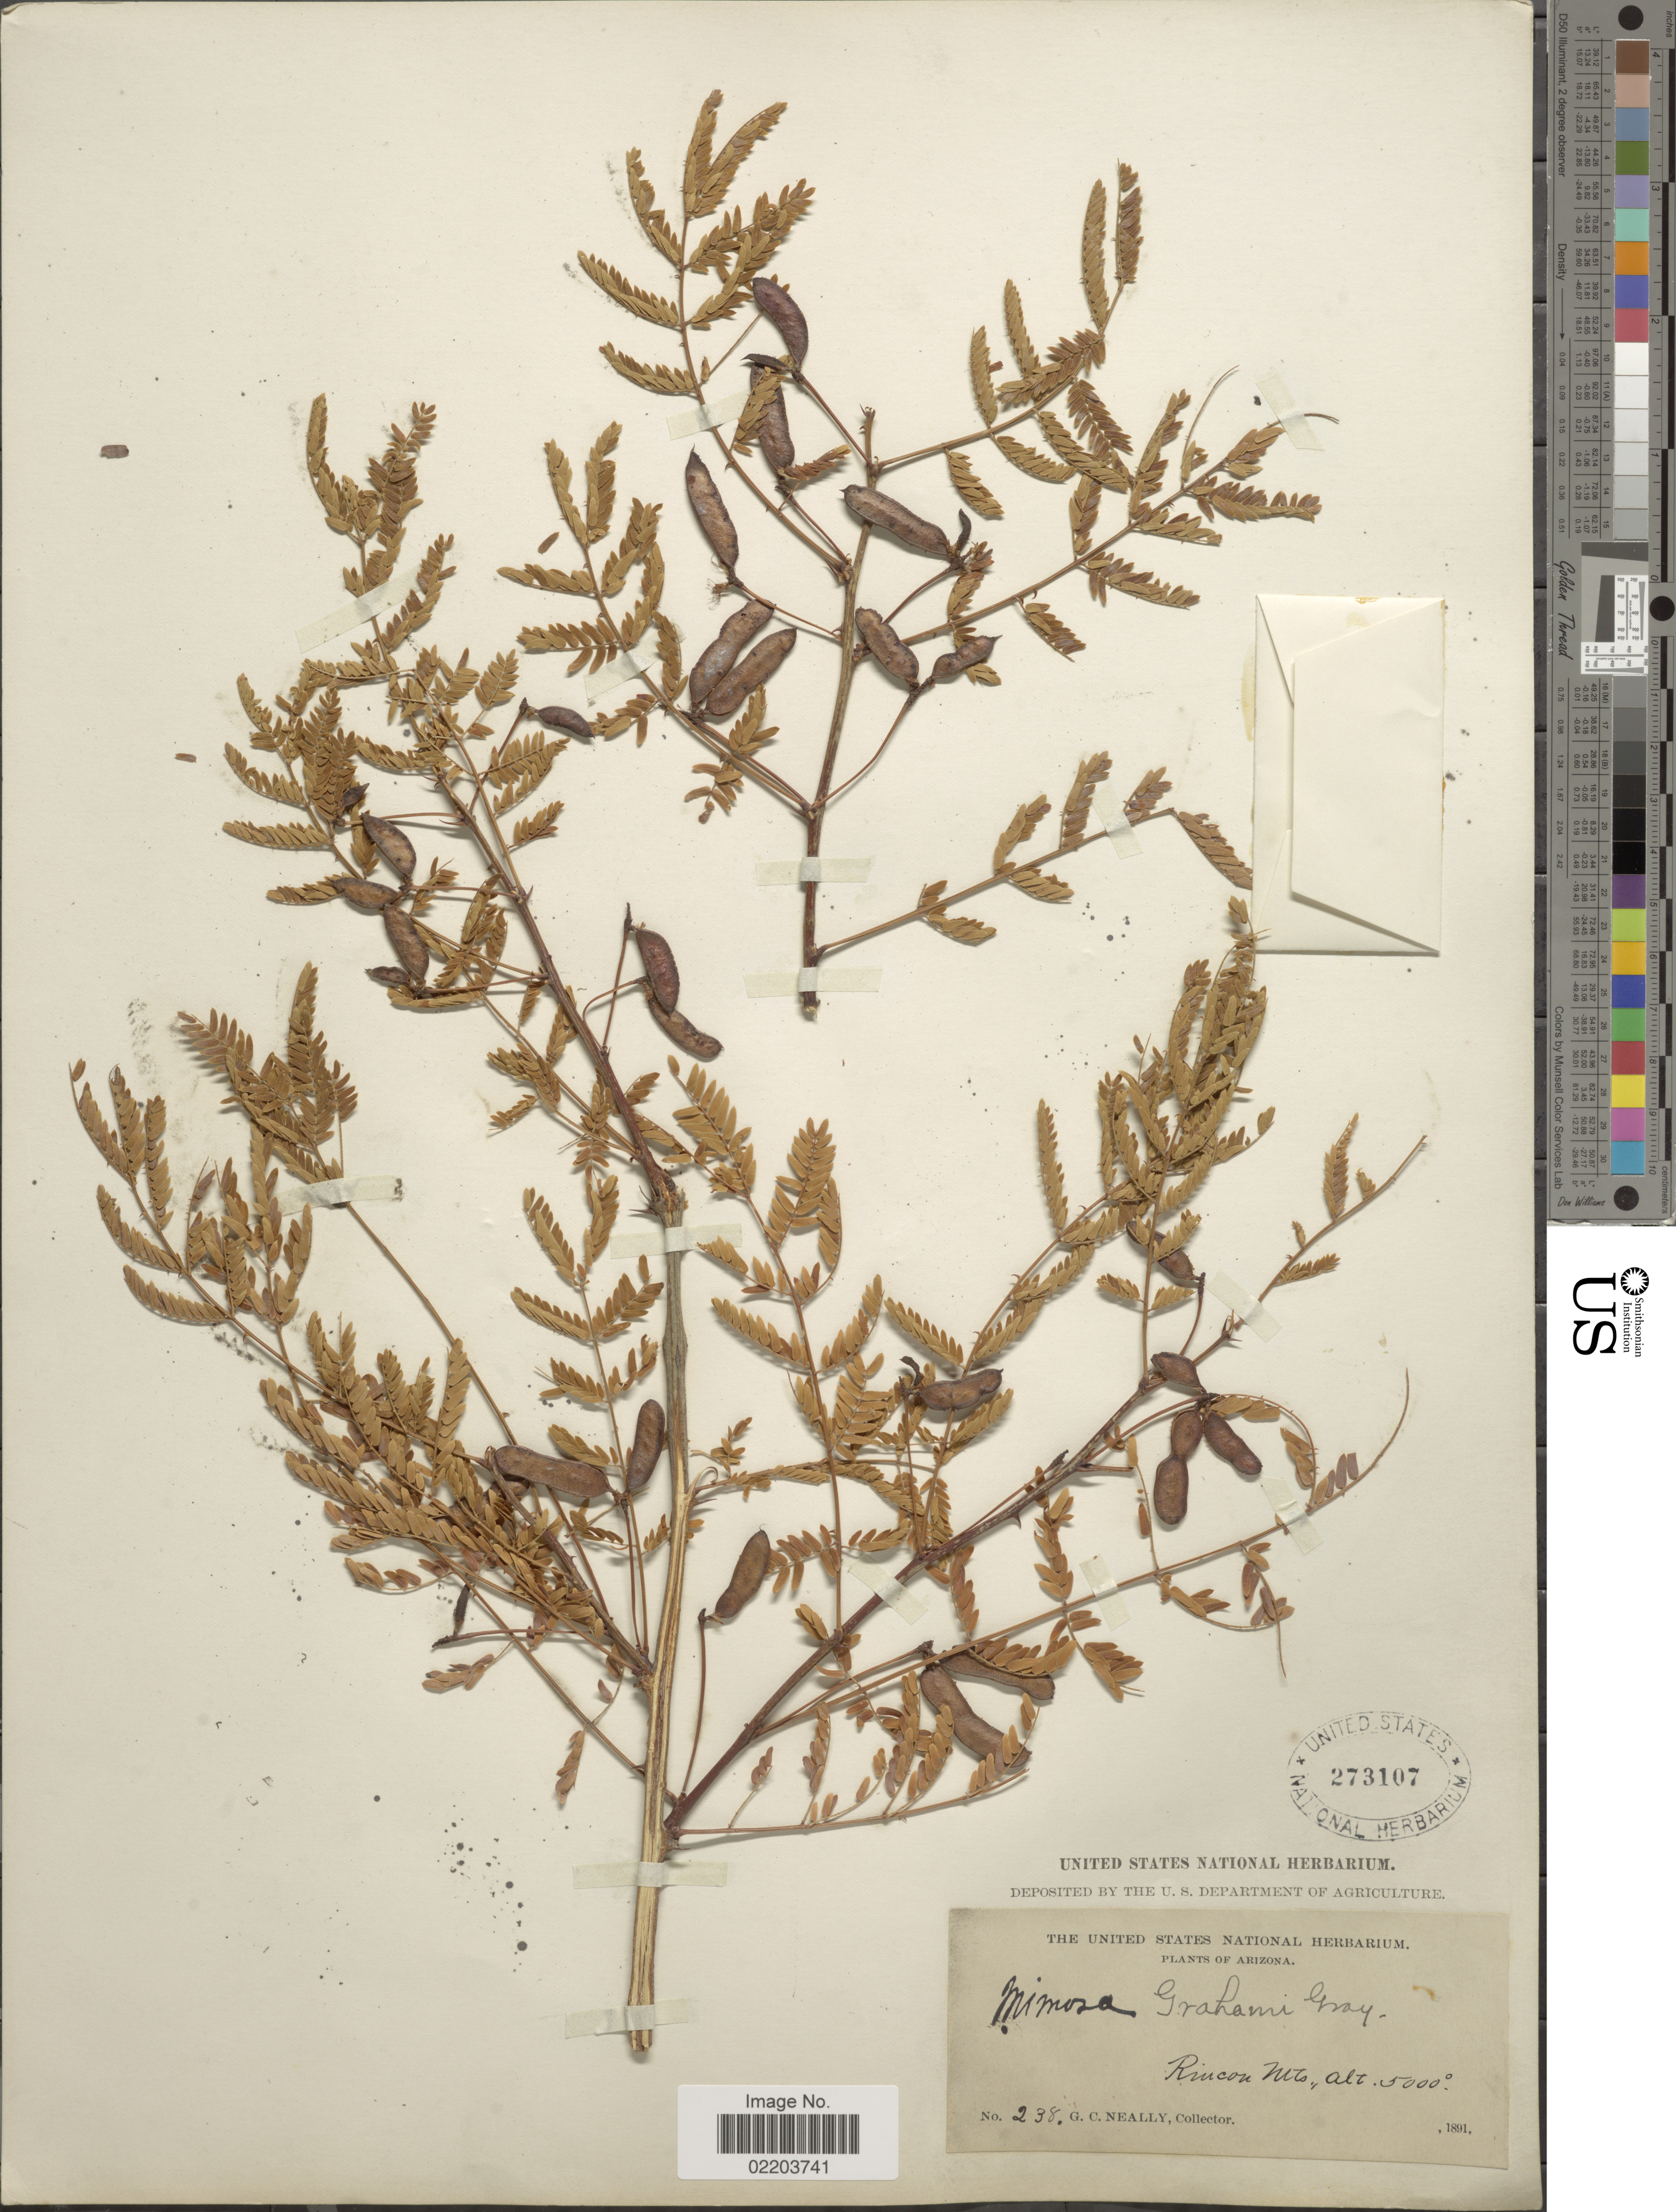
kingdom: Plantae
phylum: Tracheophyta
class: Magnoliopsida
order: Fabales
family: Fabaceae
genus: Mimosa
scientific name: Mimosa grahamii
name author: A. Gray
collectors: G. Neally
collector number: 238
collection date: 1891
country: United States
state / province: Arizona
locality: Rincon Mts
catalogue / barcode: US 273107